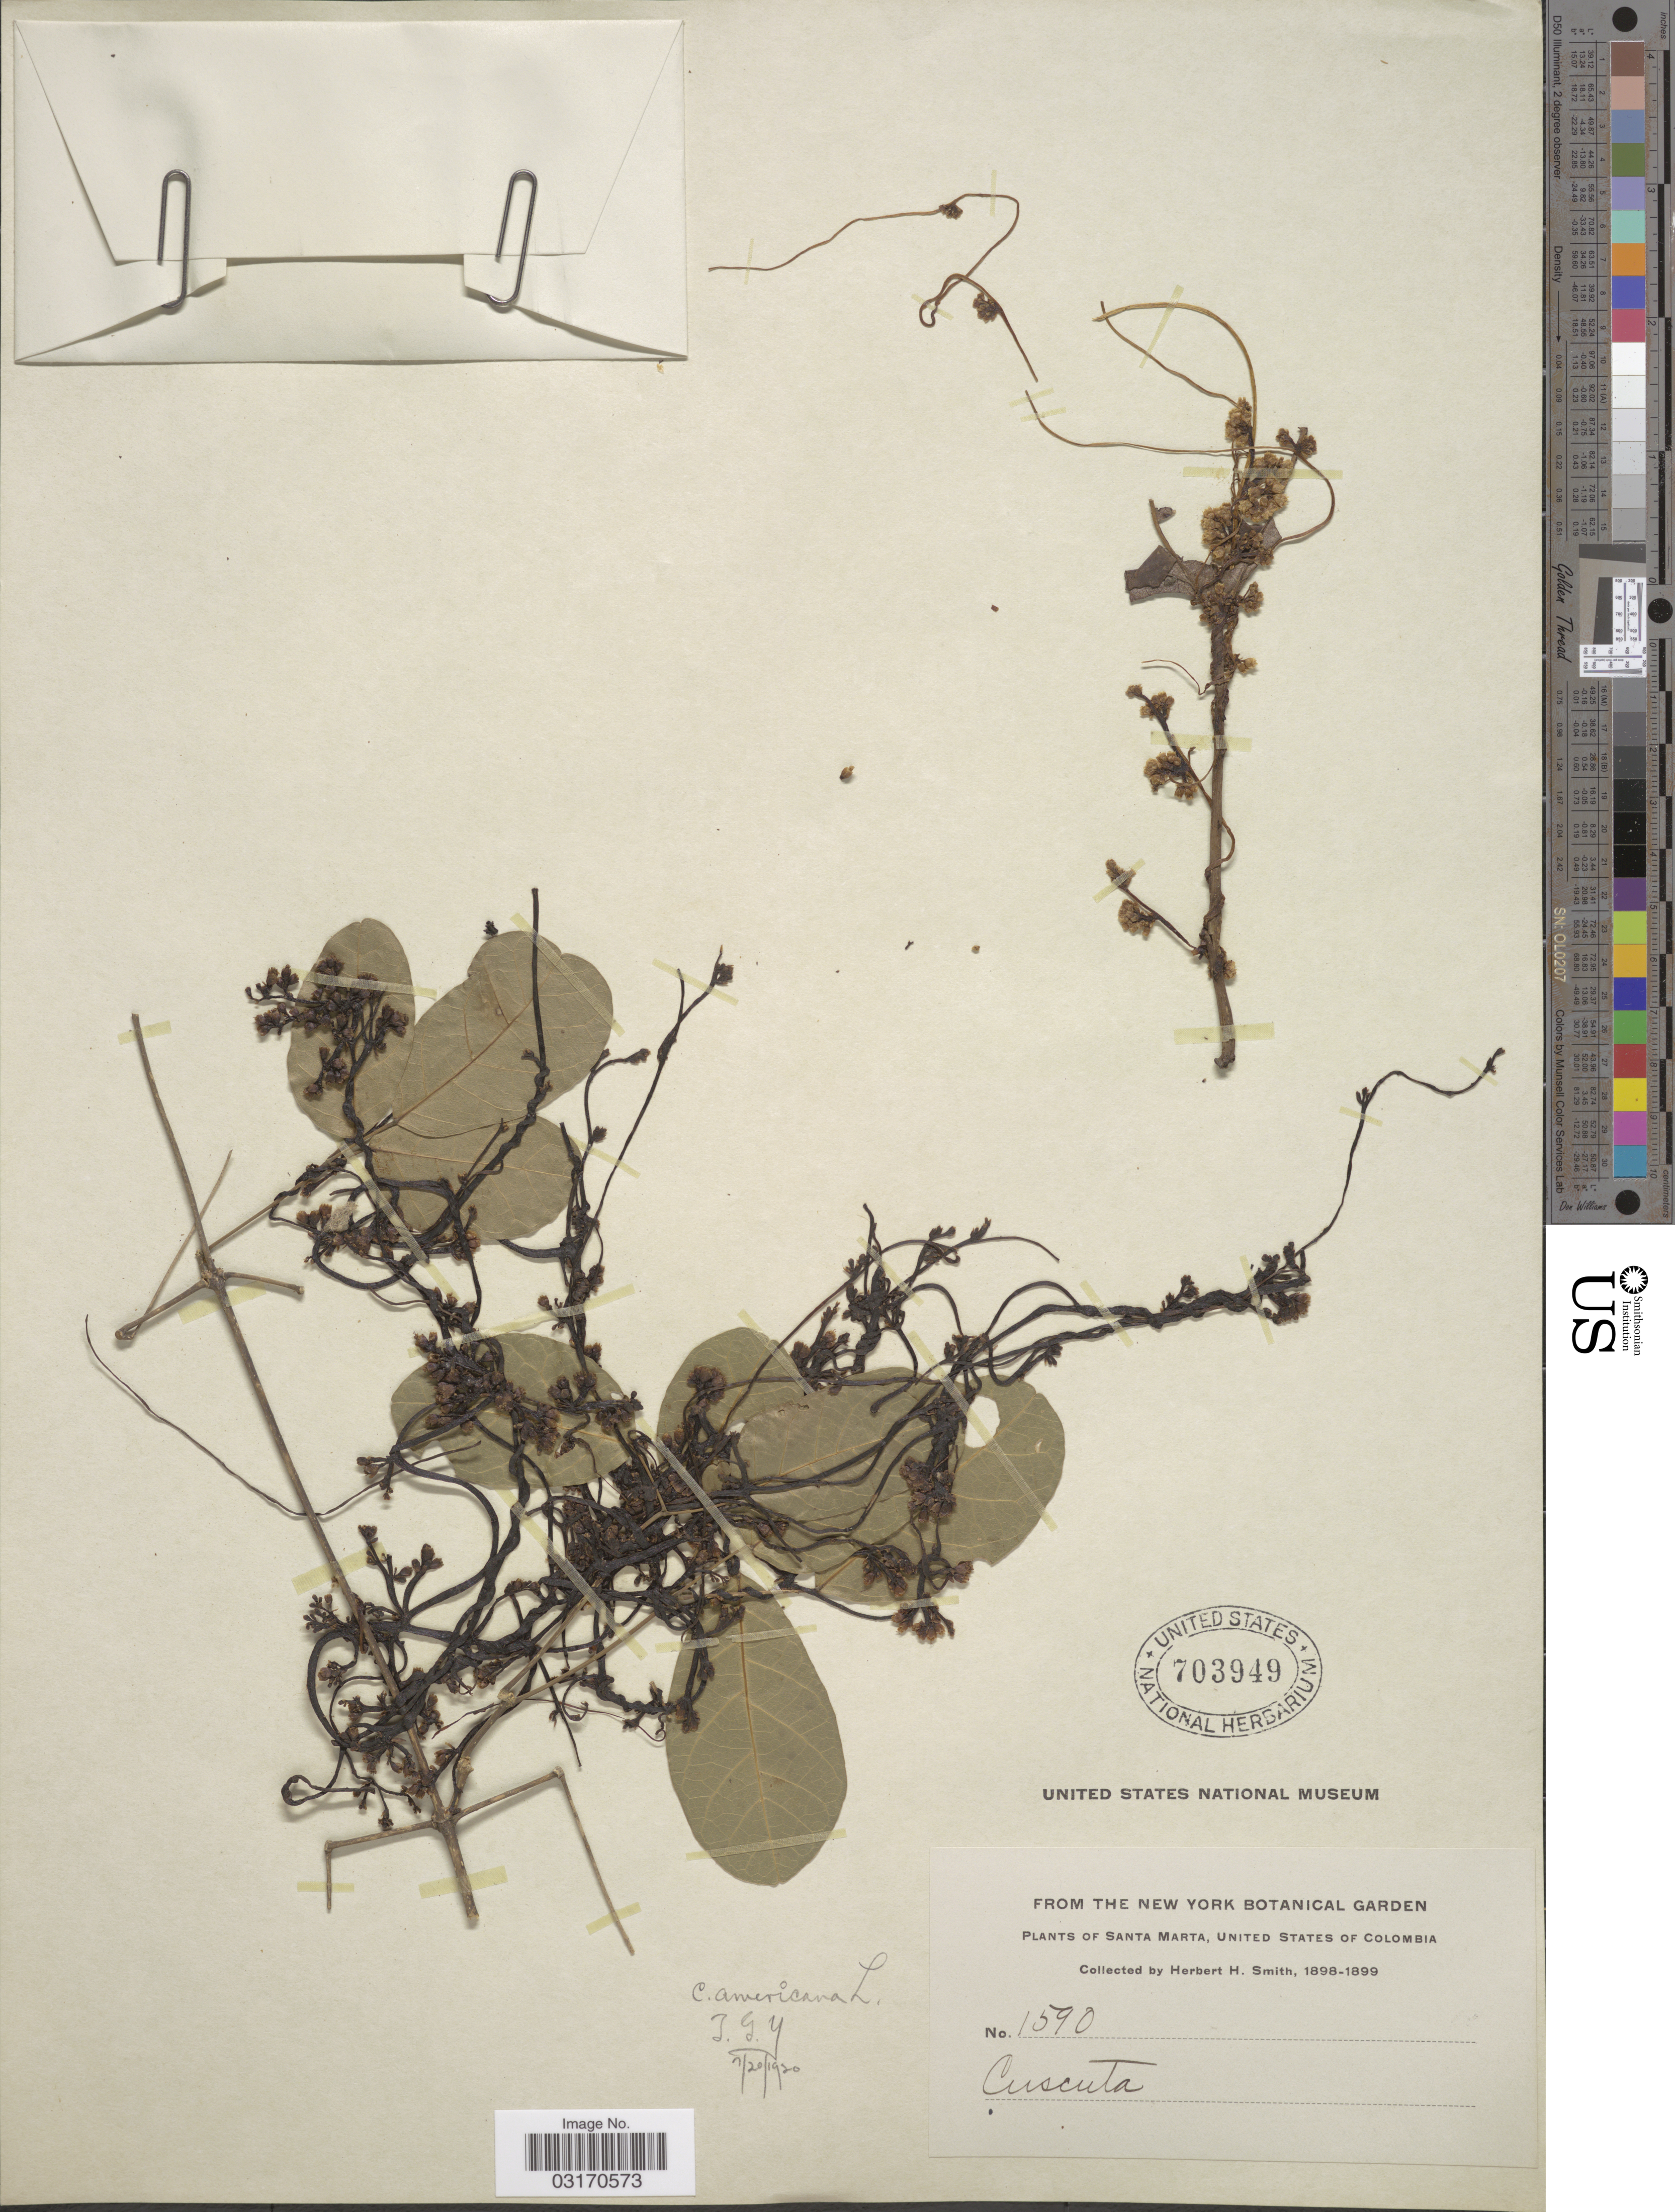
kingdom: Plantae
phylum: Tracheophyta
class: Magnoliopsida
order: Solanales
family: Convolvulaceae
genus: Cuscuta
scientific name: Cuscuta americana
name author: L.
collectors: Herbert H. Smith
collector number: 1590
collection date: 1898/1899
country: Colombia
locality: Santa Marta, United States of Colombia.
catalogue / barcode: US 703949